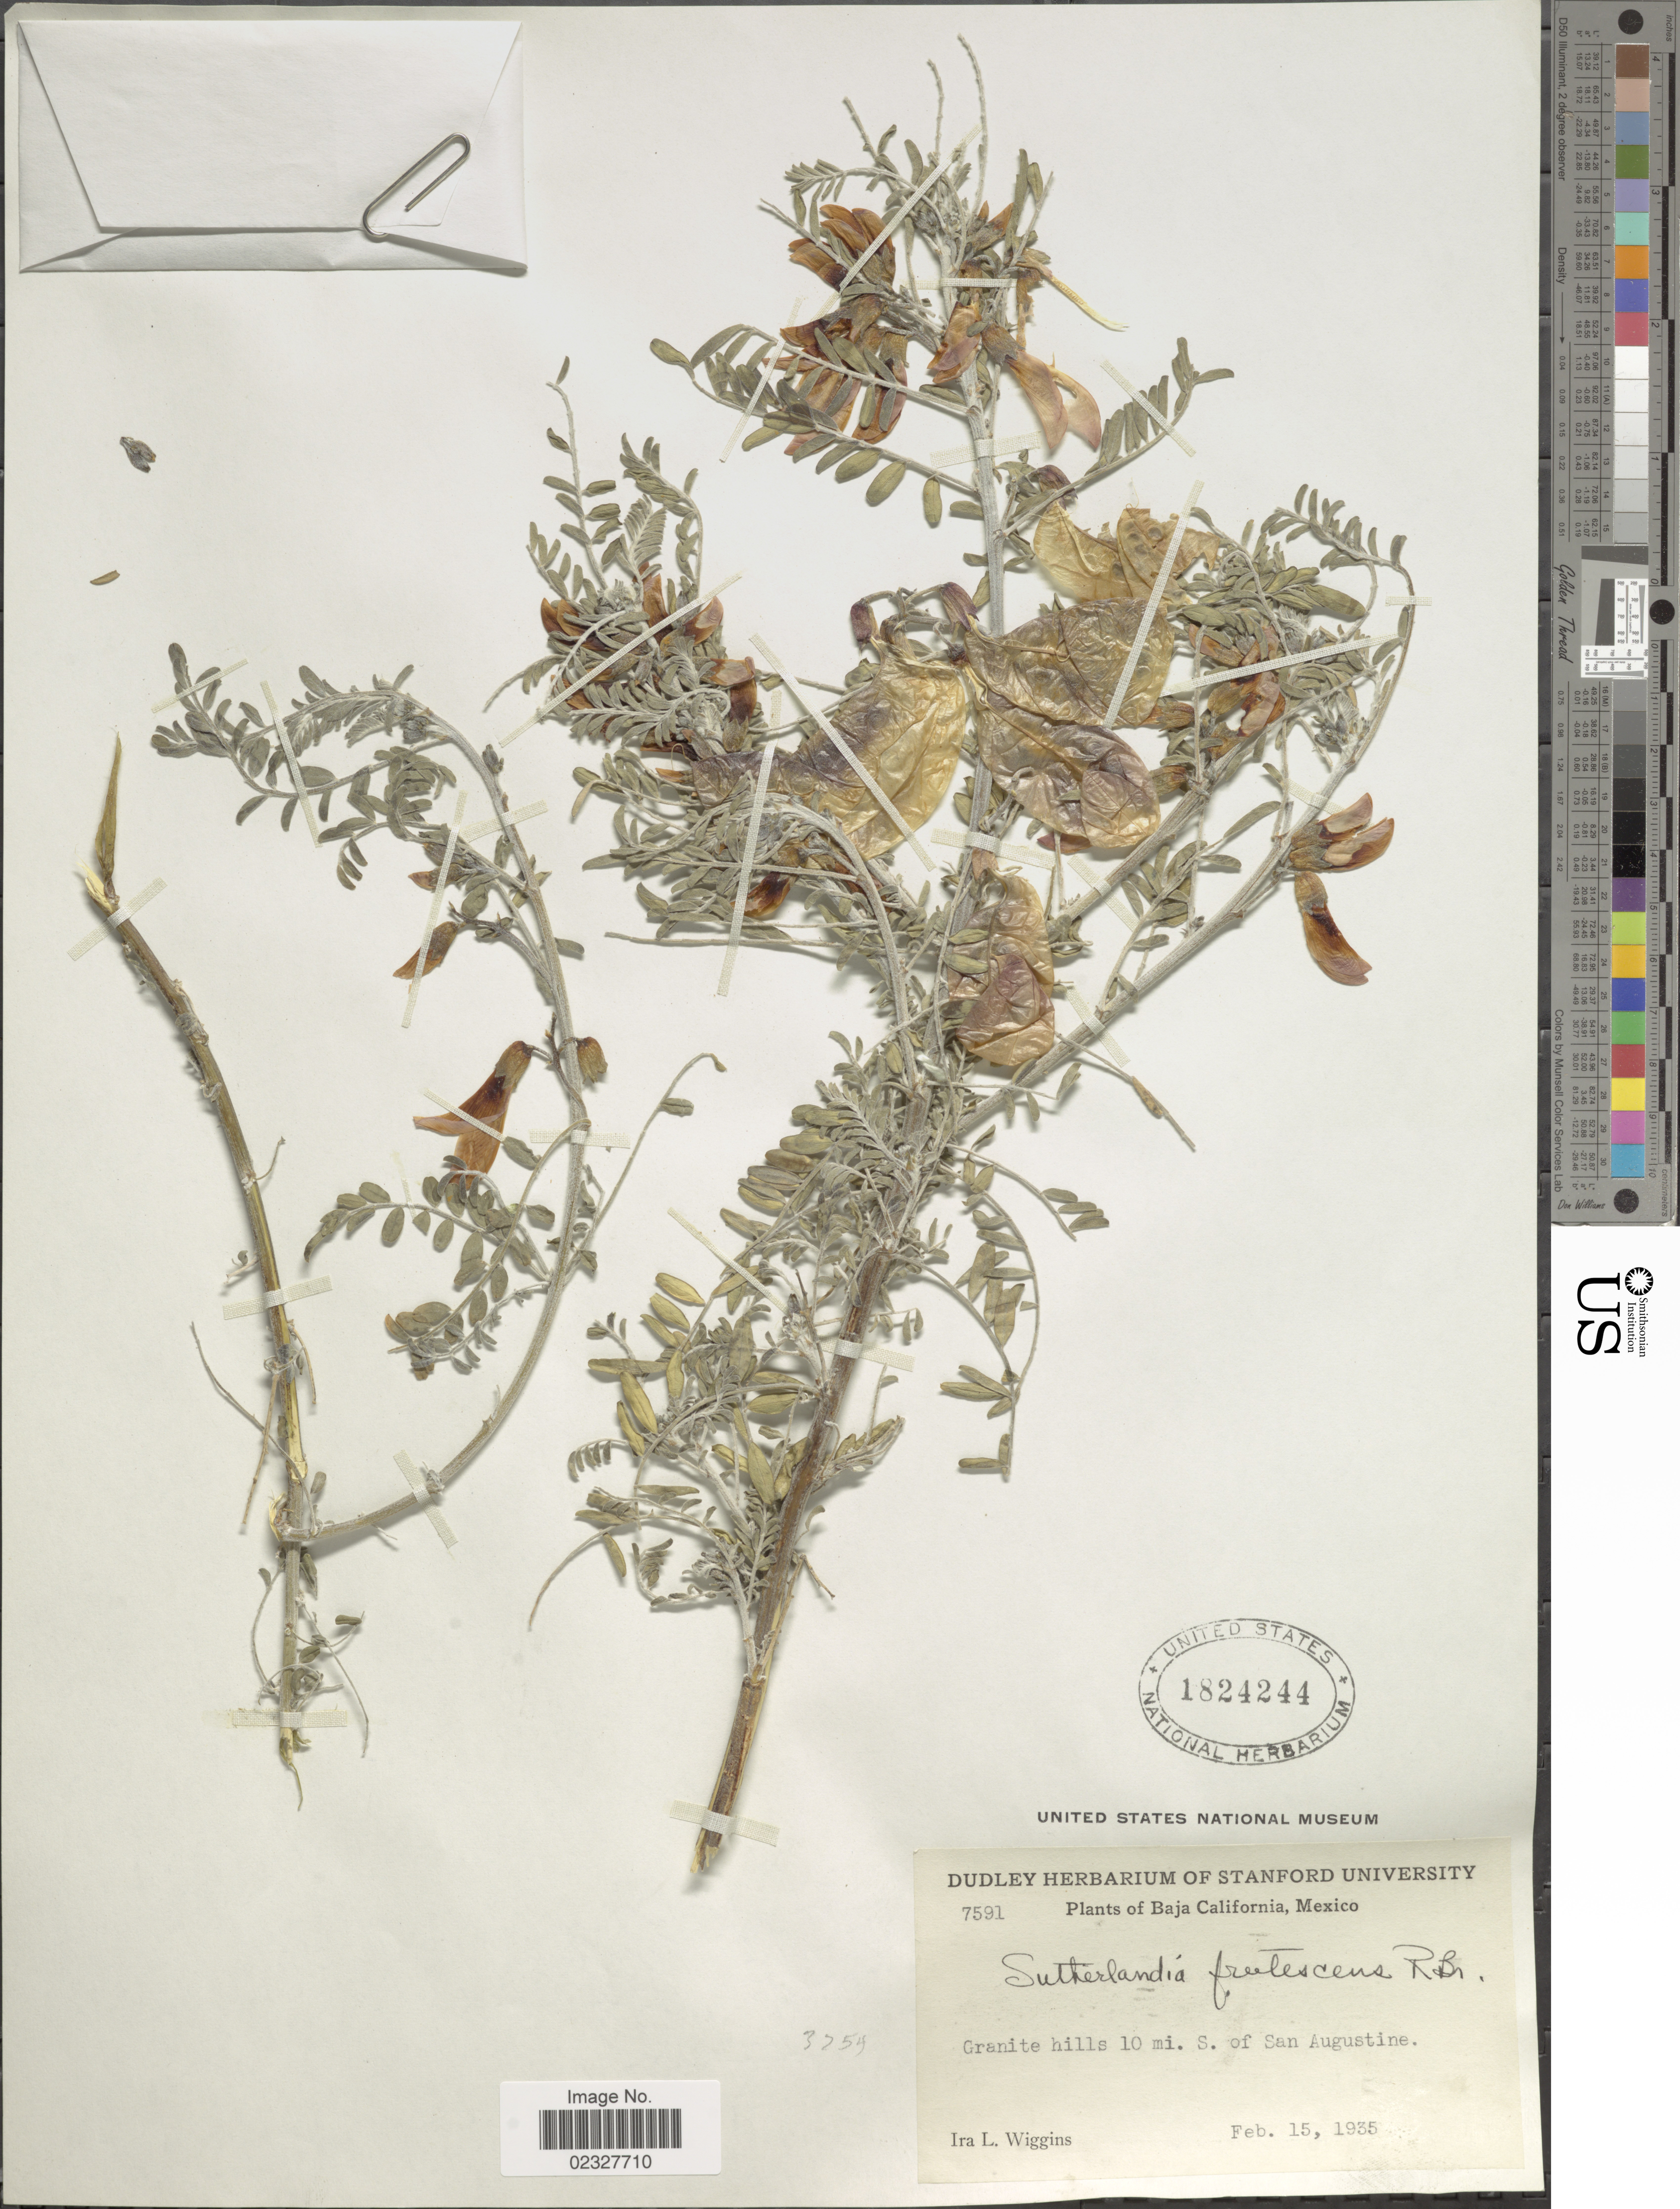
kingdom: Plantae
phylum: Tracheophyta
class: Magnoliopsida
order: Fabales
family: Fabaceae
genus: Sutherlandia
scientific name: Sutherlandia frutescens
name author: (L.) R. Br. ex W.T. Aiton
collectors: I. L. Wiggins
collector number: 7591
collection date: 1935-02-15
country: Mexico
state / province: Baja California Sur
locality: Baja California, Mexico, Granite hills 10 mi. S. of San Augustine.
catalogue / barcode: US 1824244